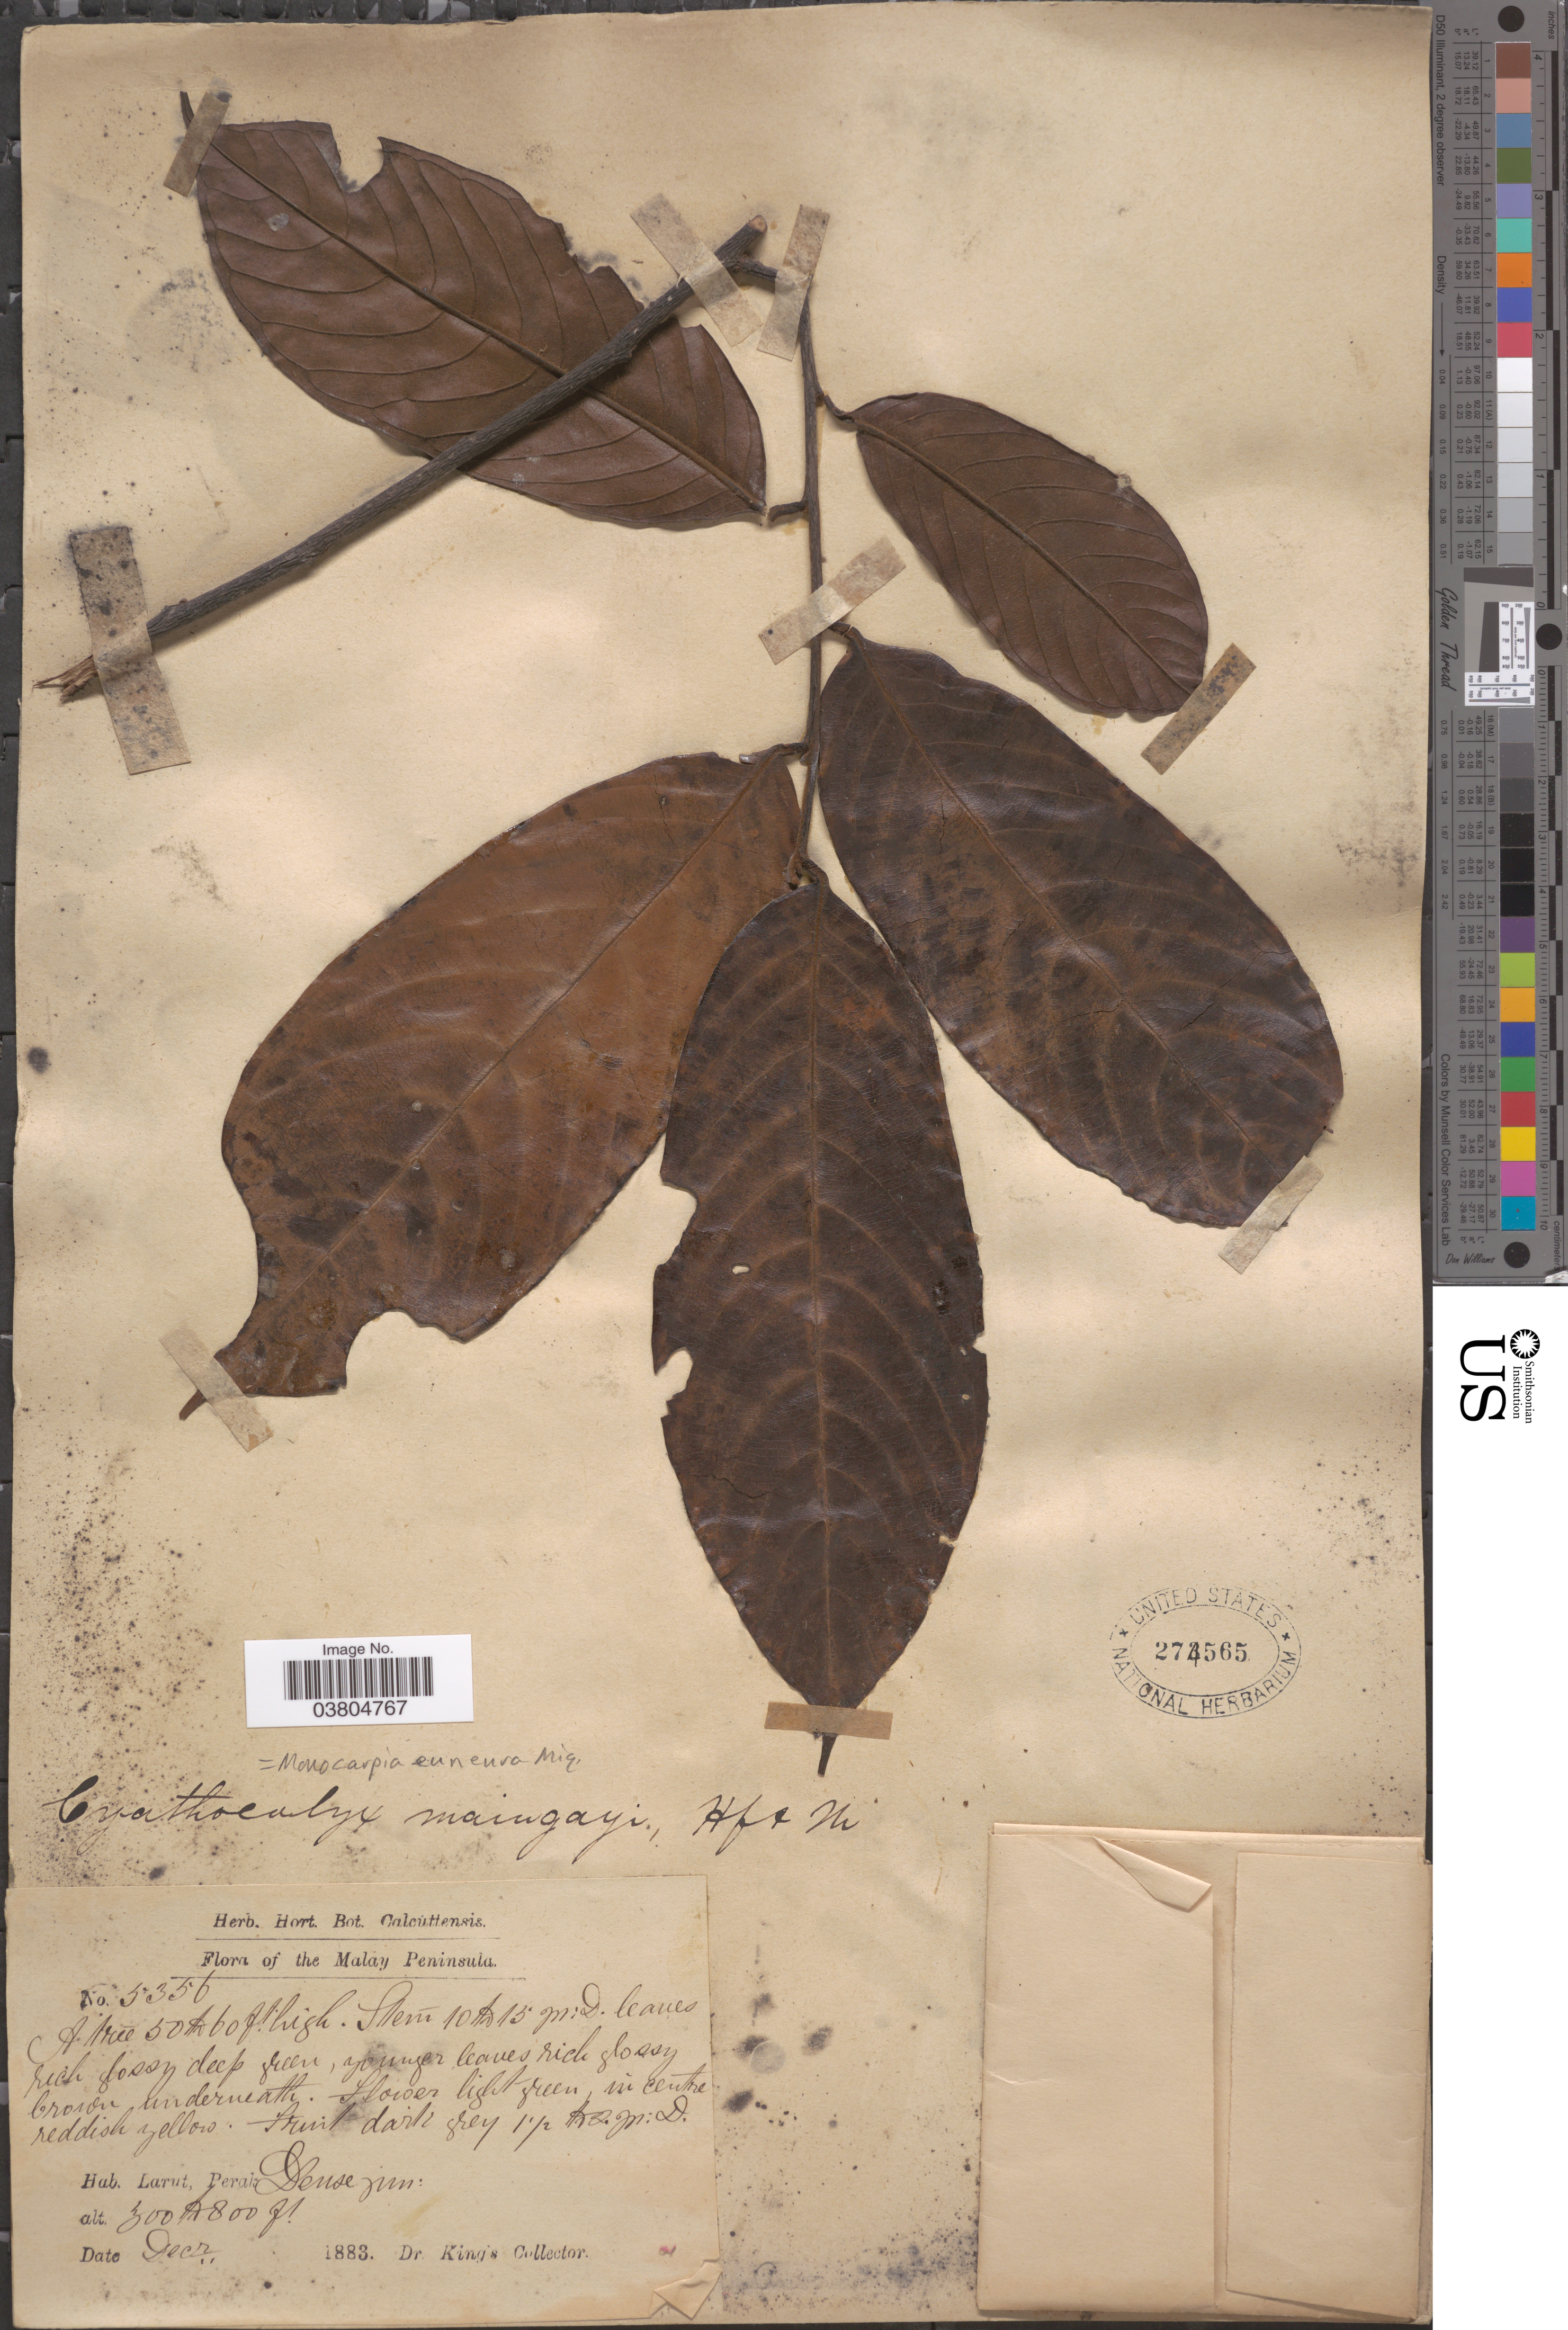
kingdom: Plantae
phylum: Tracheophyta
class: Magnoliopsida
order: Magnoliales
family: Annonaceae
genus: Monocarpia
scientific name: Monocarpia euneura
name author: Miq.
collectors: Dr. King's collector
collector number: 5356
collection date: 1883-12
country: Malaysia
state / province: Perak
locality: The Malay Peninsula. Larut.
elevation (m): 91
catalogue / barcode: US 274565